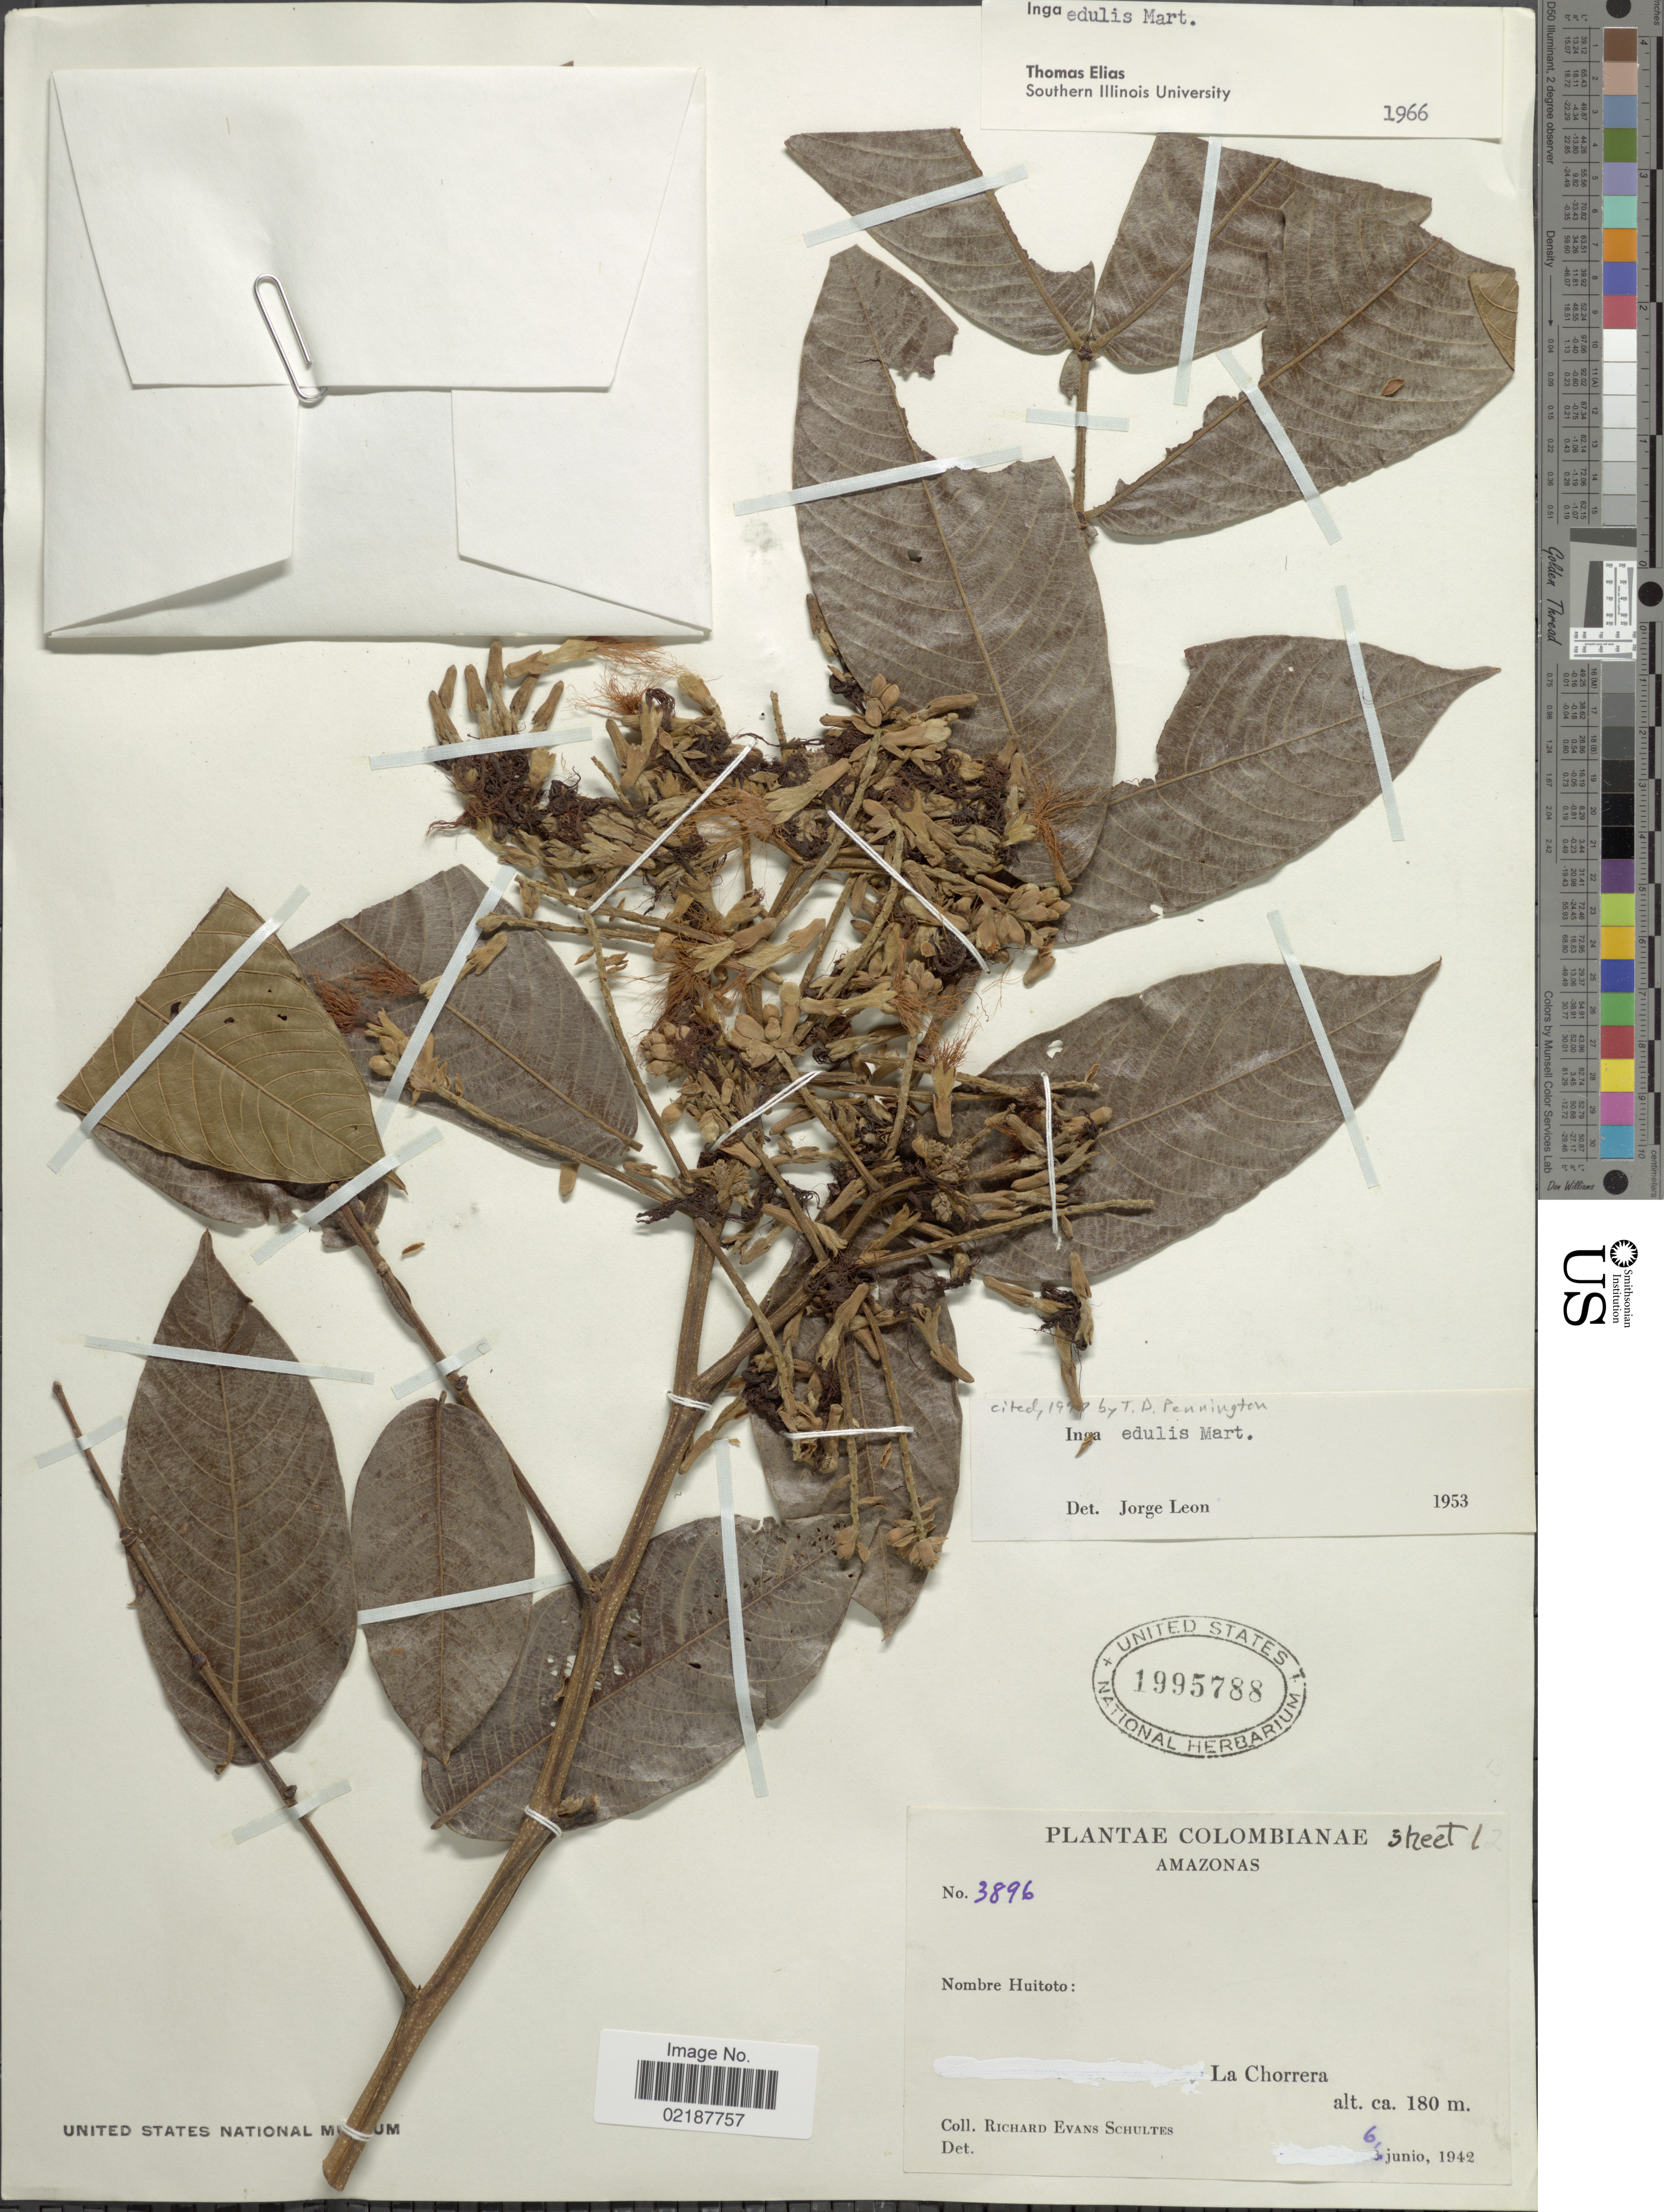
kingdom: Plantae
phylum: Tracheophyta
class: Magnoliopsida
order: Fabales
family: Fabaceae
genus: Inga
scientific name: Inga edulis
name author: Mart.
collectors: R. E. Schultes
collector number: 3896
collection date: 1942-06-06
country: Colombia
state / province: Amazônas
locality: La Chorrera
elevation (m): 180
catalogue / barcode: US 1995788